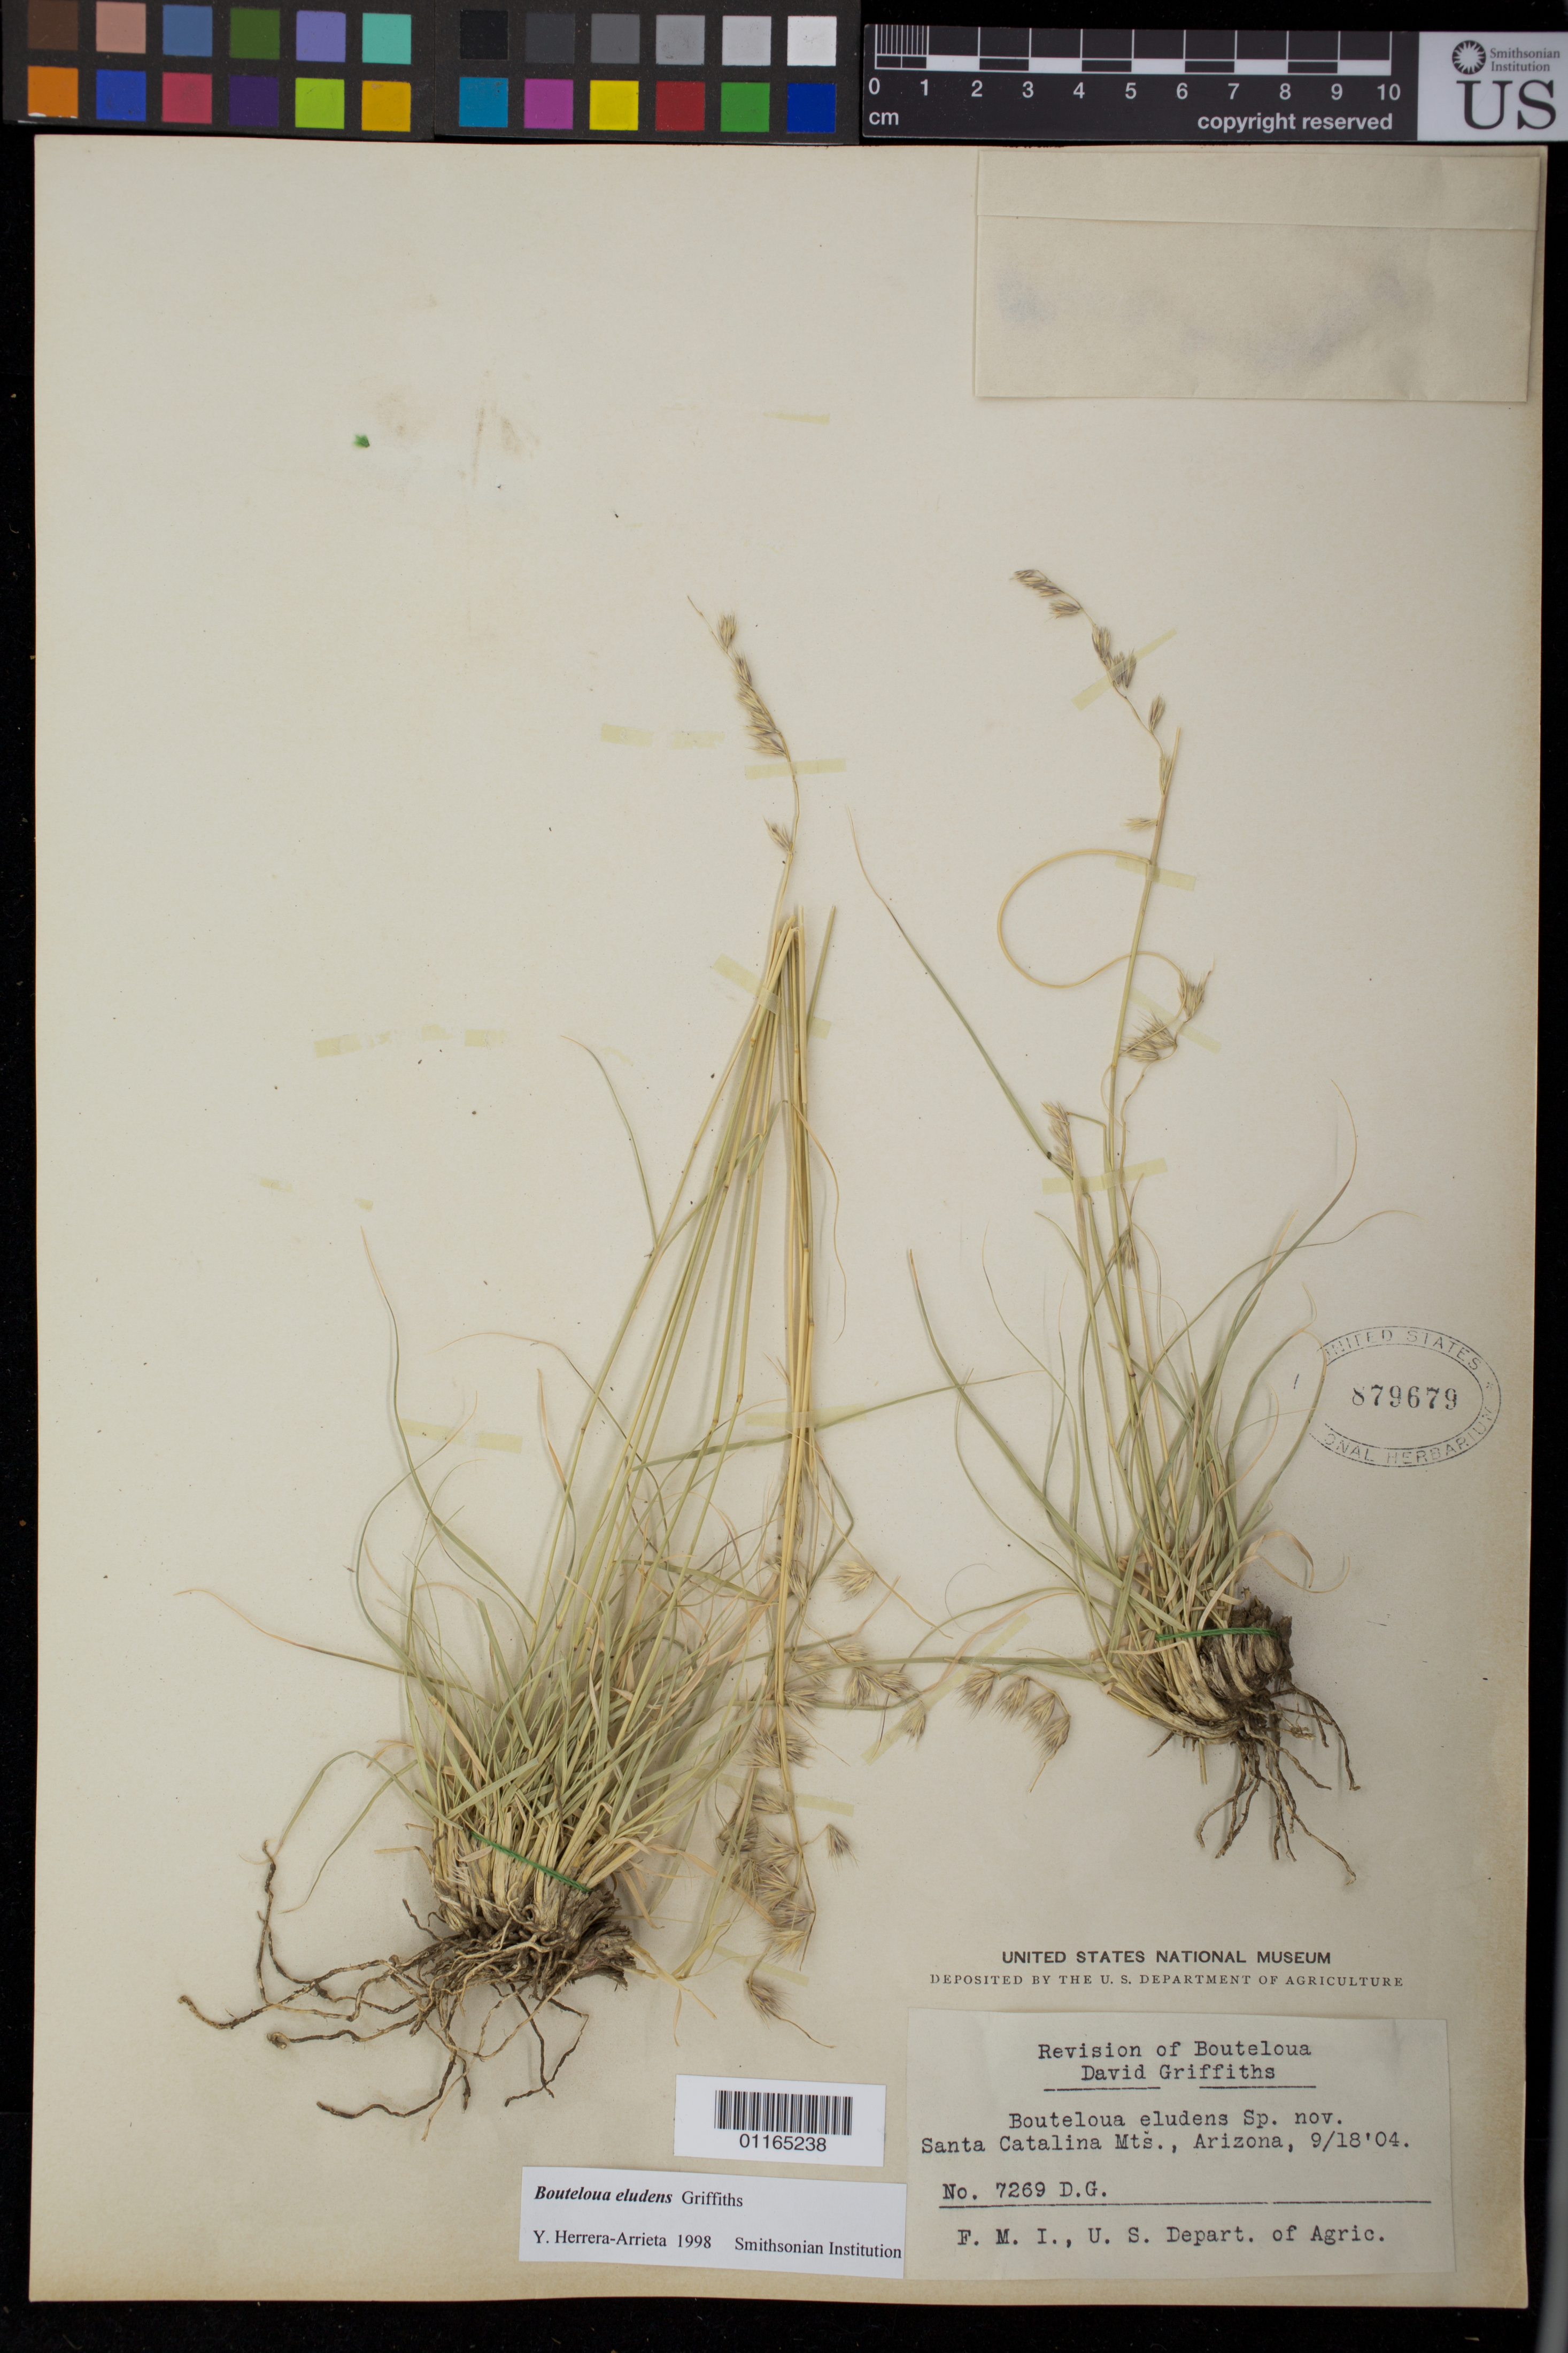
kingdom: Plantae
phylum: Tracheophyta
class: Liliopsida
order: Poales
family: Poaceae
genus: Bouteloua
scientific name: Bouteloua eludens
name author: Griffiths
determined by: Herrera Arrieta, Y., (CIIDIR), Instituto Politecnico Nacional (MEXICO)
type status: Possible Isotype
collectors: D. Griffiths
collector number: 7269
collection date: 1904-09-18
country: United States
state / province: Arizona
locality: Santa Catalina Mountains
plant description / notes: Dubiously type material; same collection number as type, but with collection date "9/18 '04"; holotype was collected 17 Sept. 1904 (as labeled & cited in protologue).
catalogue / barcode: US 879679